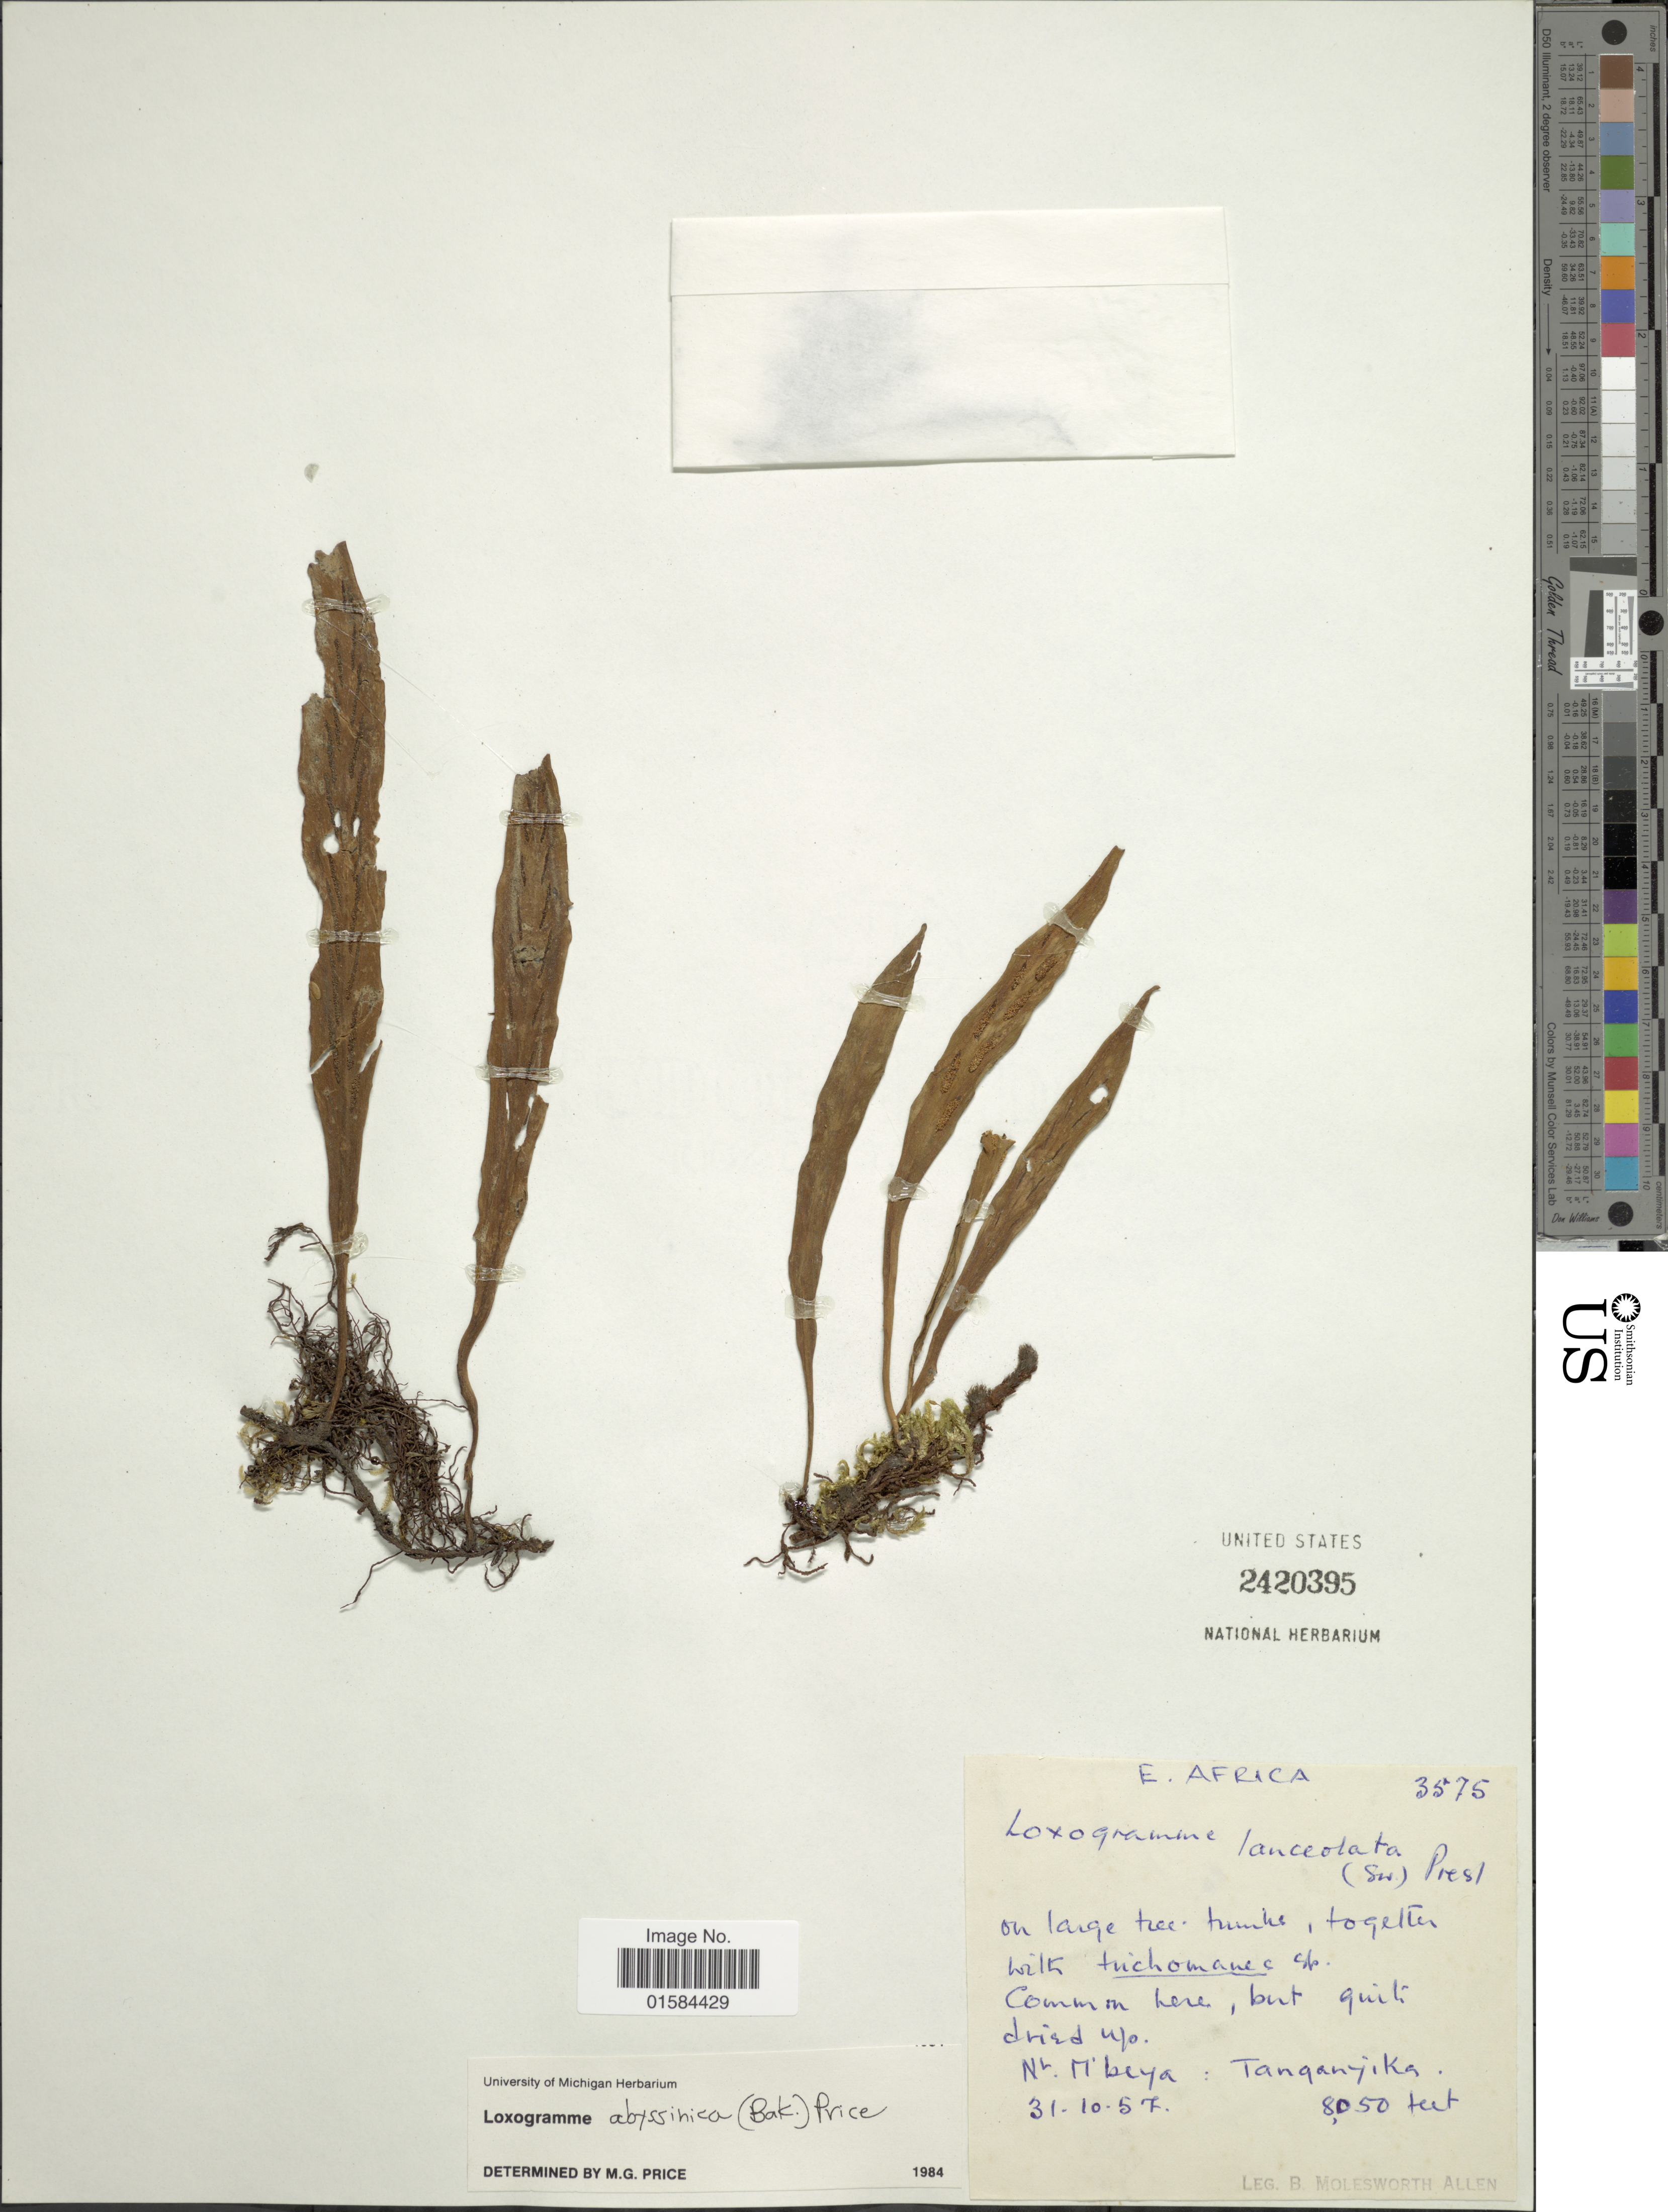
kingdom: Plantae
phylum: Tracheophyta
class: Polypodiopsida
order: Polypodiales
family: Polypodiaceae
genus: Loxogramme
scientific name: Loxogramme abyssinica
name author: (Baker) Price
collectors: B. E. G. Molesworth-Allen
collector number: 3575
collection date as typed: Transcribed d/m/y: 31/10/57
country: Tanzania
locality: Nr. Mbeya [Near Mbeya], Tanganyika, E. Africa.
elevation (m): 2454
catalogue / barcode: US 2420395